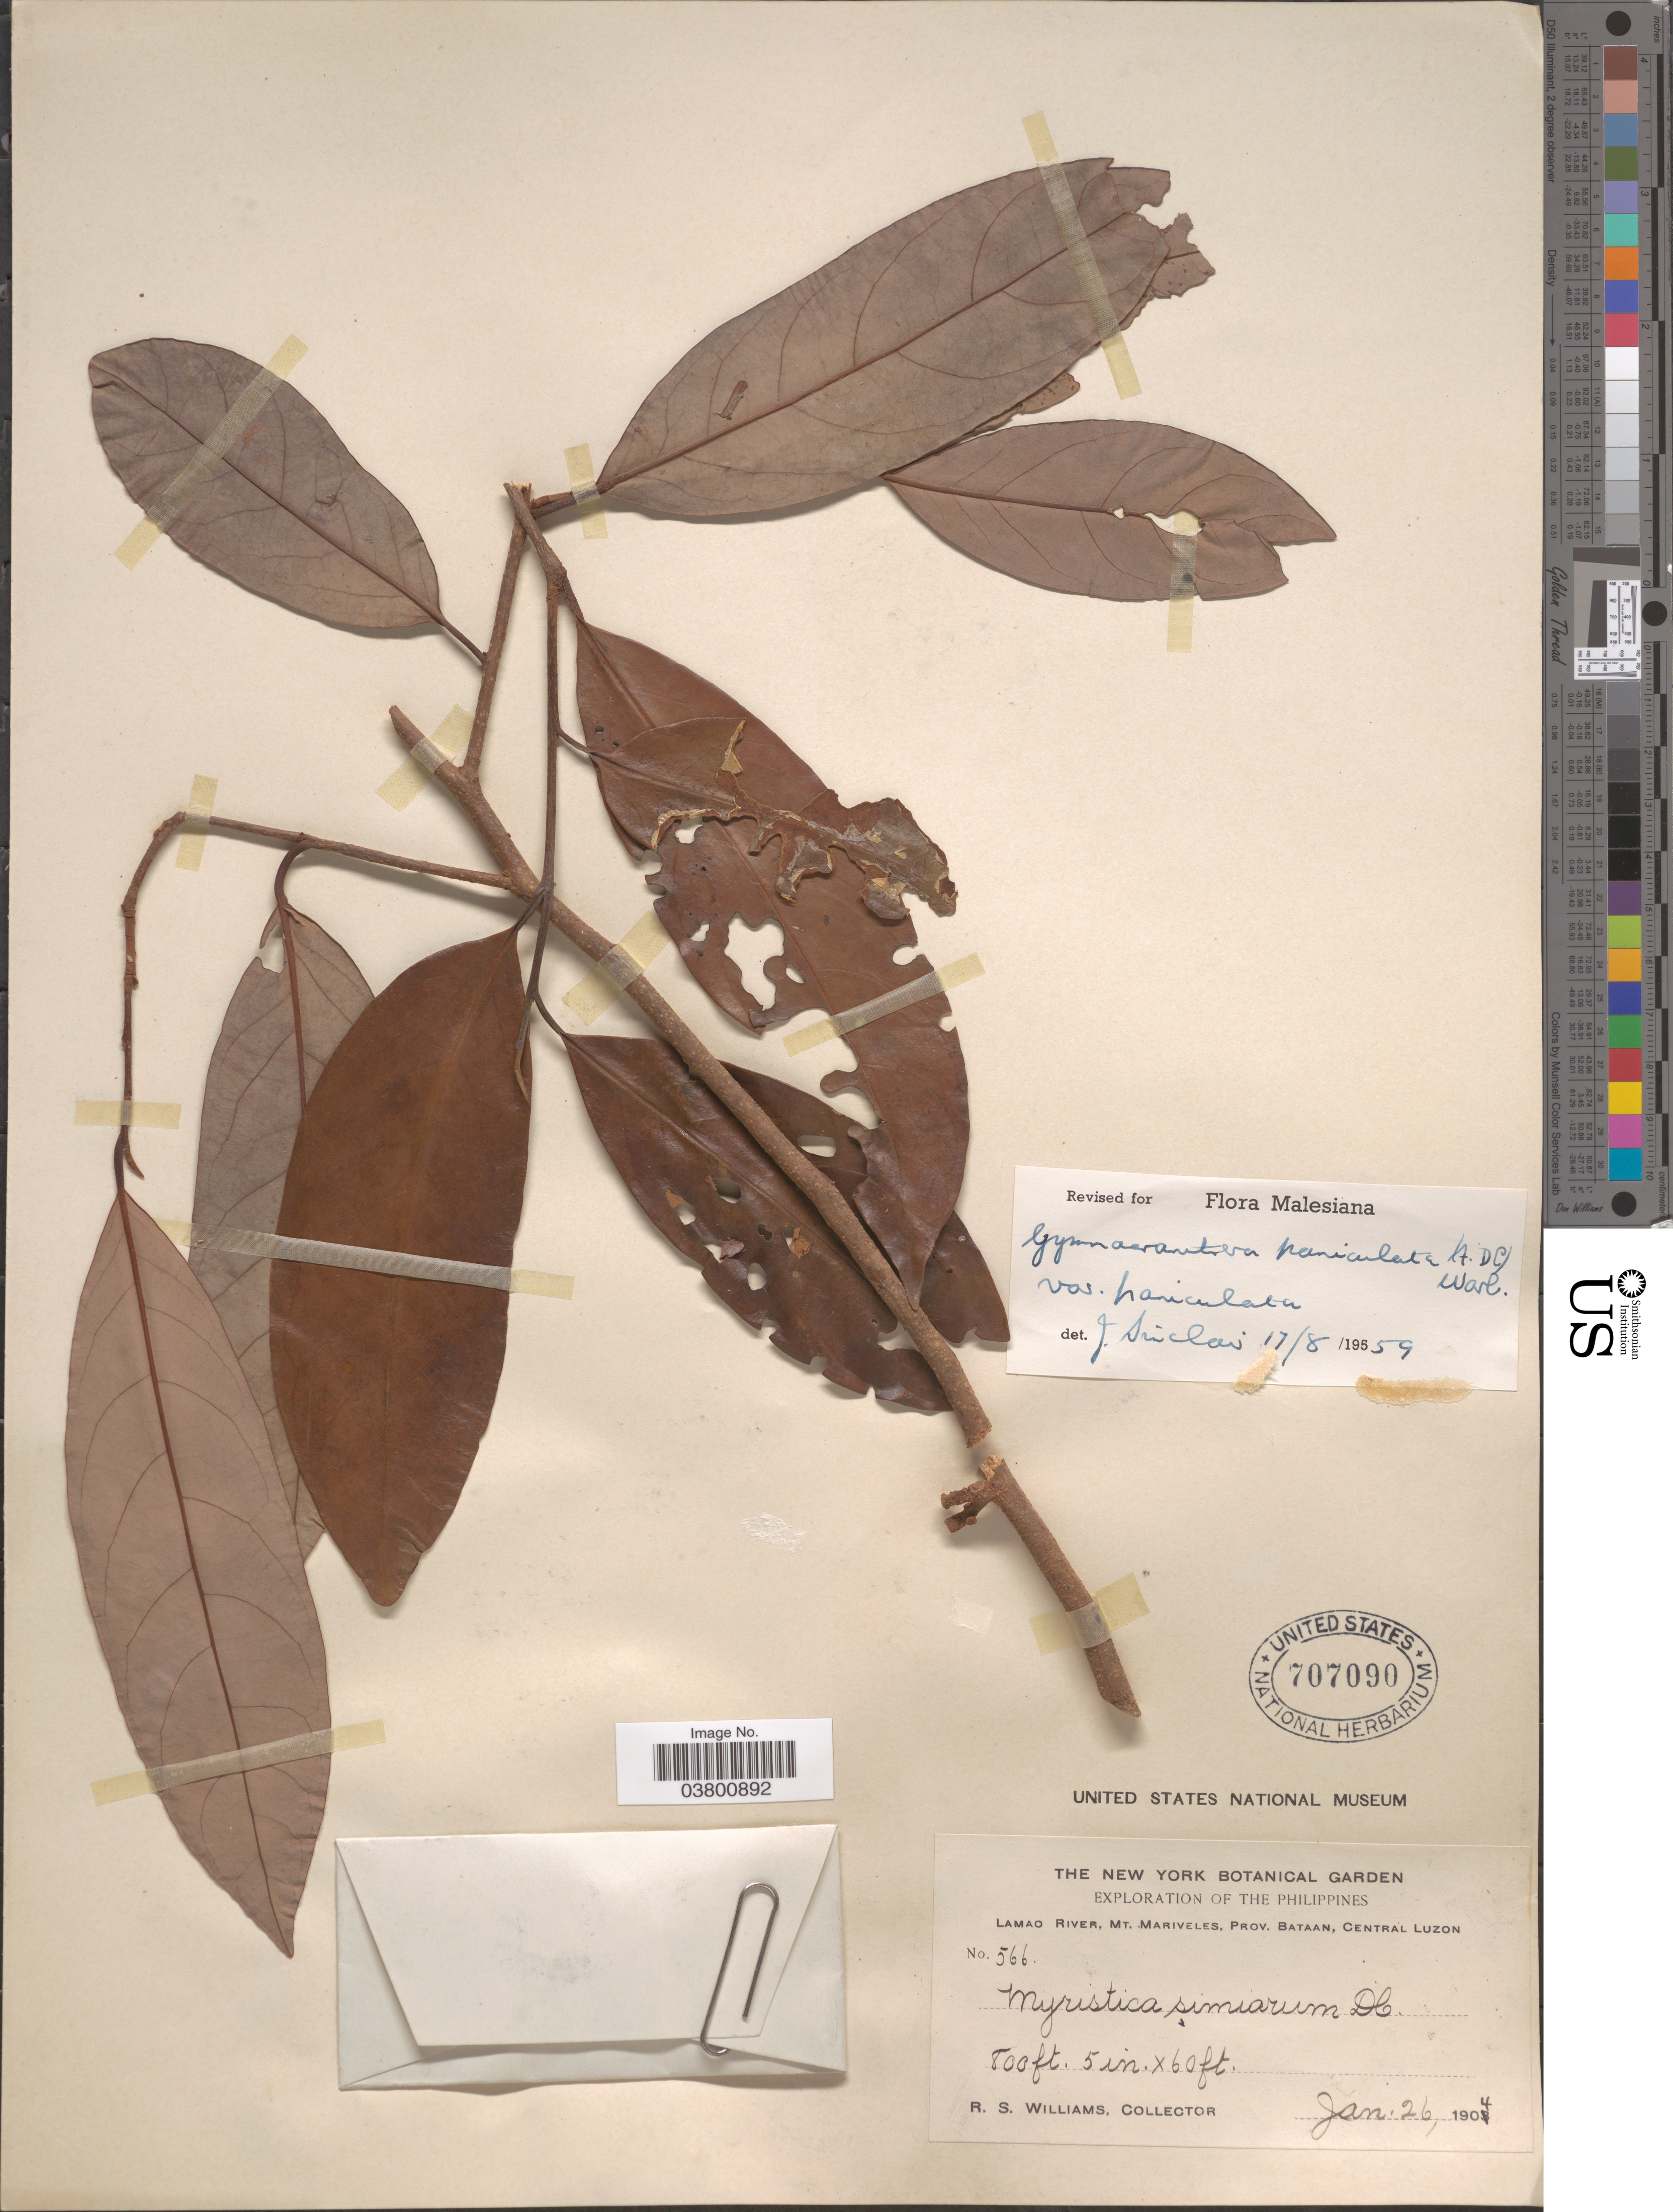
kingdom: Plantae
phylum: Tracheophyta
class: Magnoliopsida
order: Magnoliales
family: Myristicaceae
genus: Gymnacranthera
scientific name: Gymnacranthera paniculata var. paniculata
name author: (A. DC.) Warb.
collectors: R. S. Williams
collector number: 566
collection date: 1904-01-26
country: Philippines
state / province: Central Luzon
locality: Lamao River, Mt. Mariveles, Prov. Bataan.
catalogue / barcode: US 707090